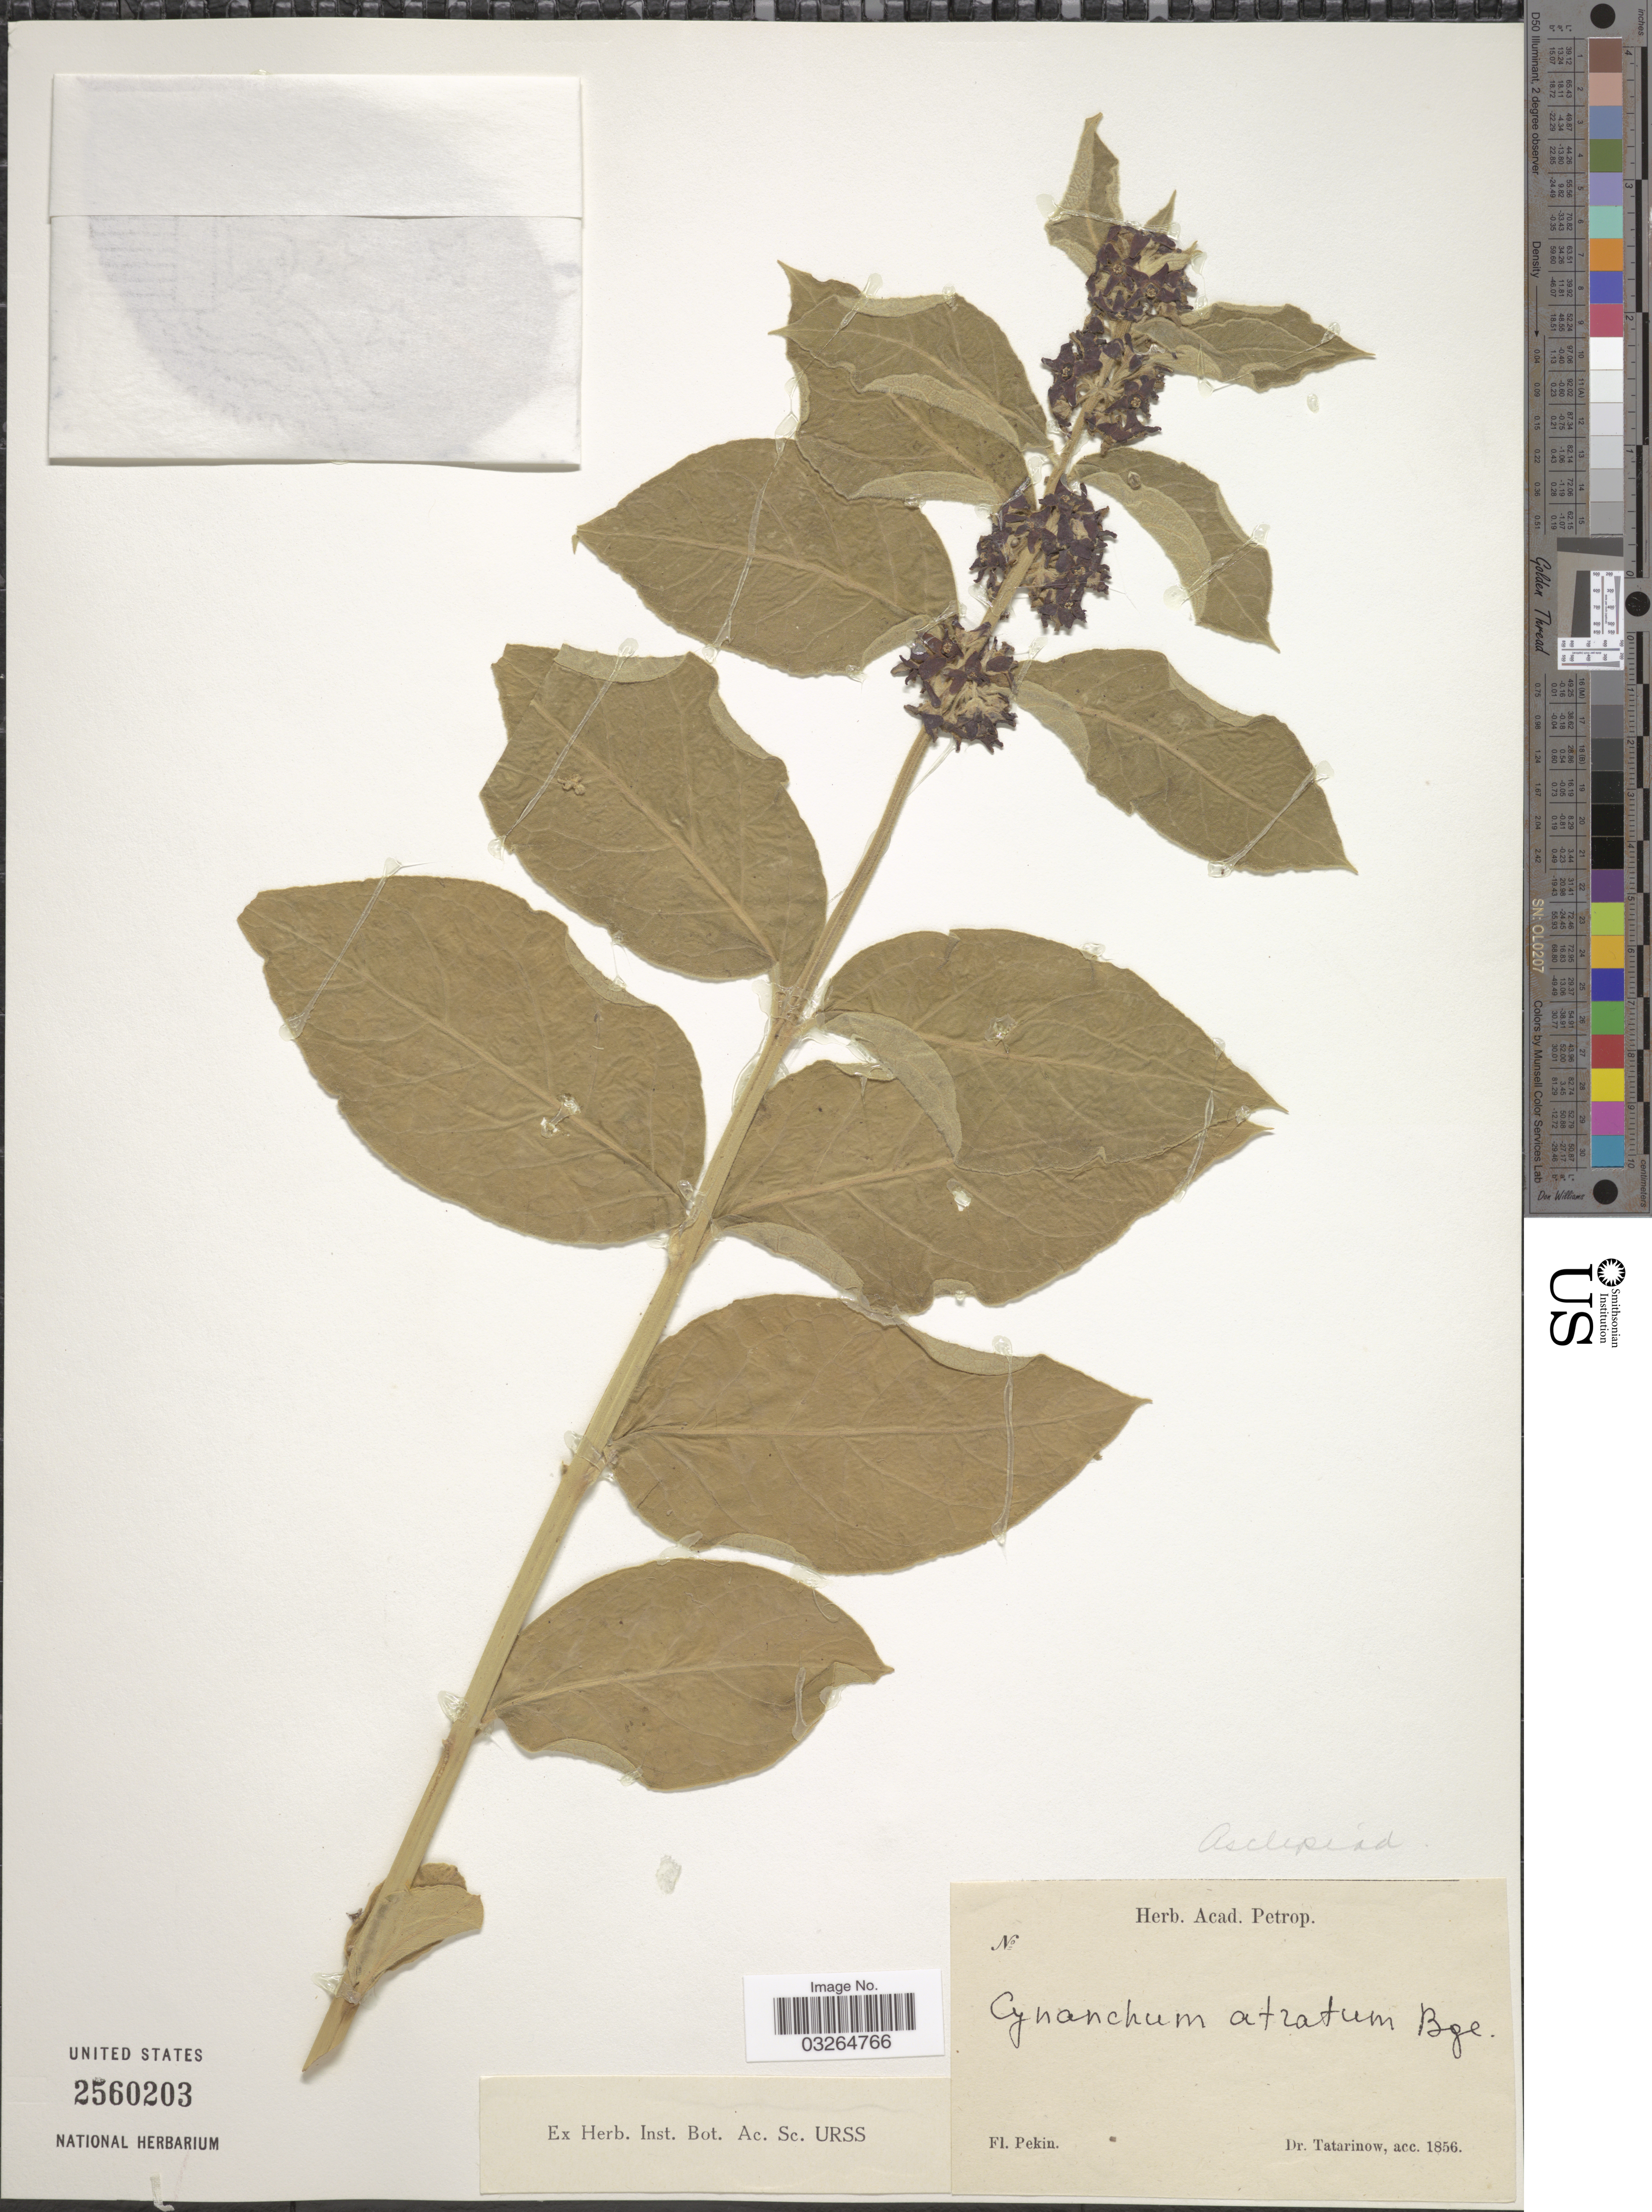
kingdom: Plantae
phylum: Tracheophyta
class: Magnoliopsida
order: Gentianales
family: Apocynaceae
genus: Cynanchum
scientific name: Cynanchum atratum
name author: Bunge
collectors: -. Tatarinow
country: China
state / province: Beijing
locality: Pekin.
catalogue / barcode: US 2560203